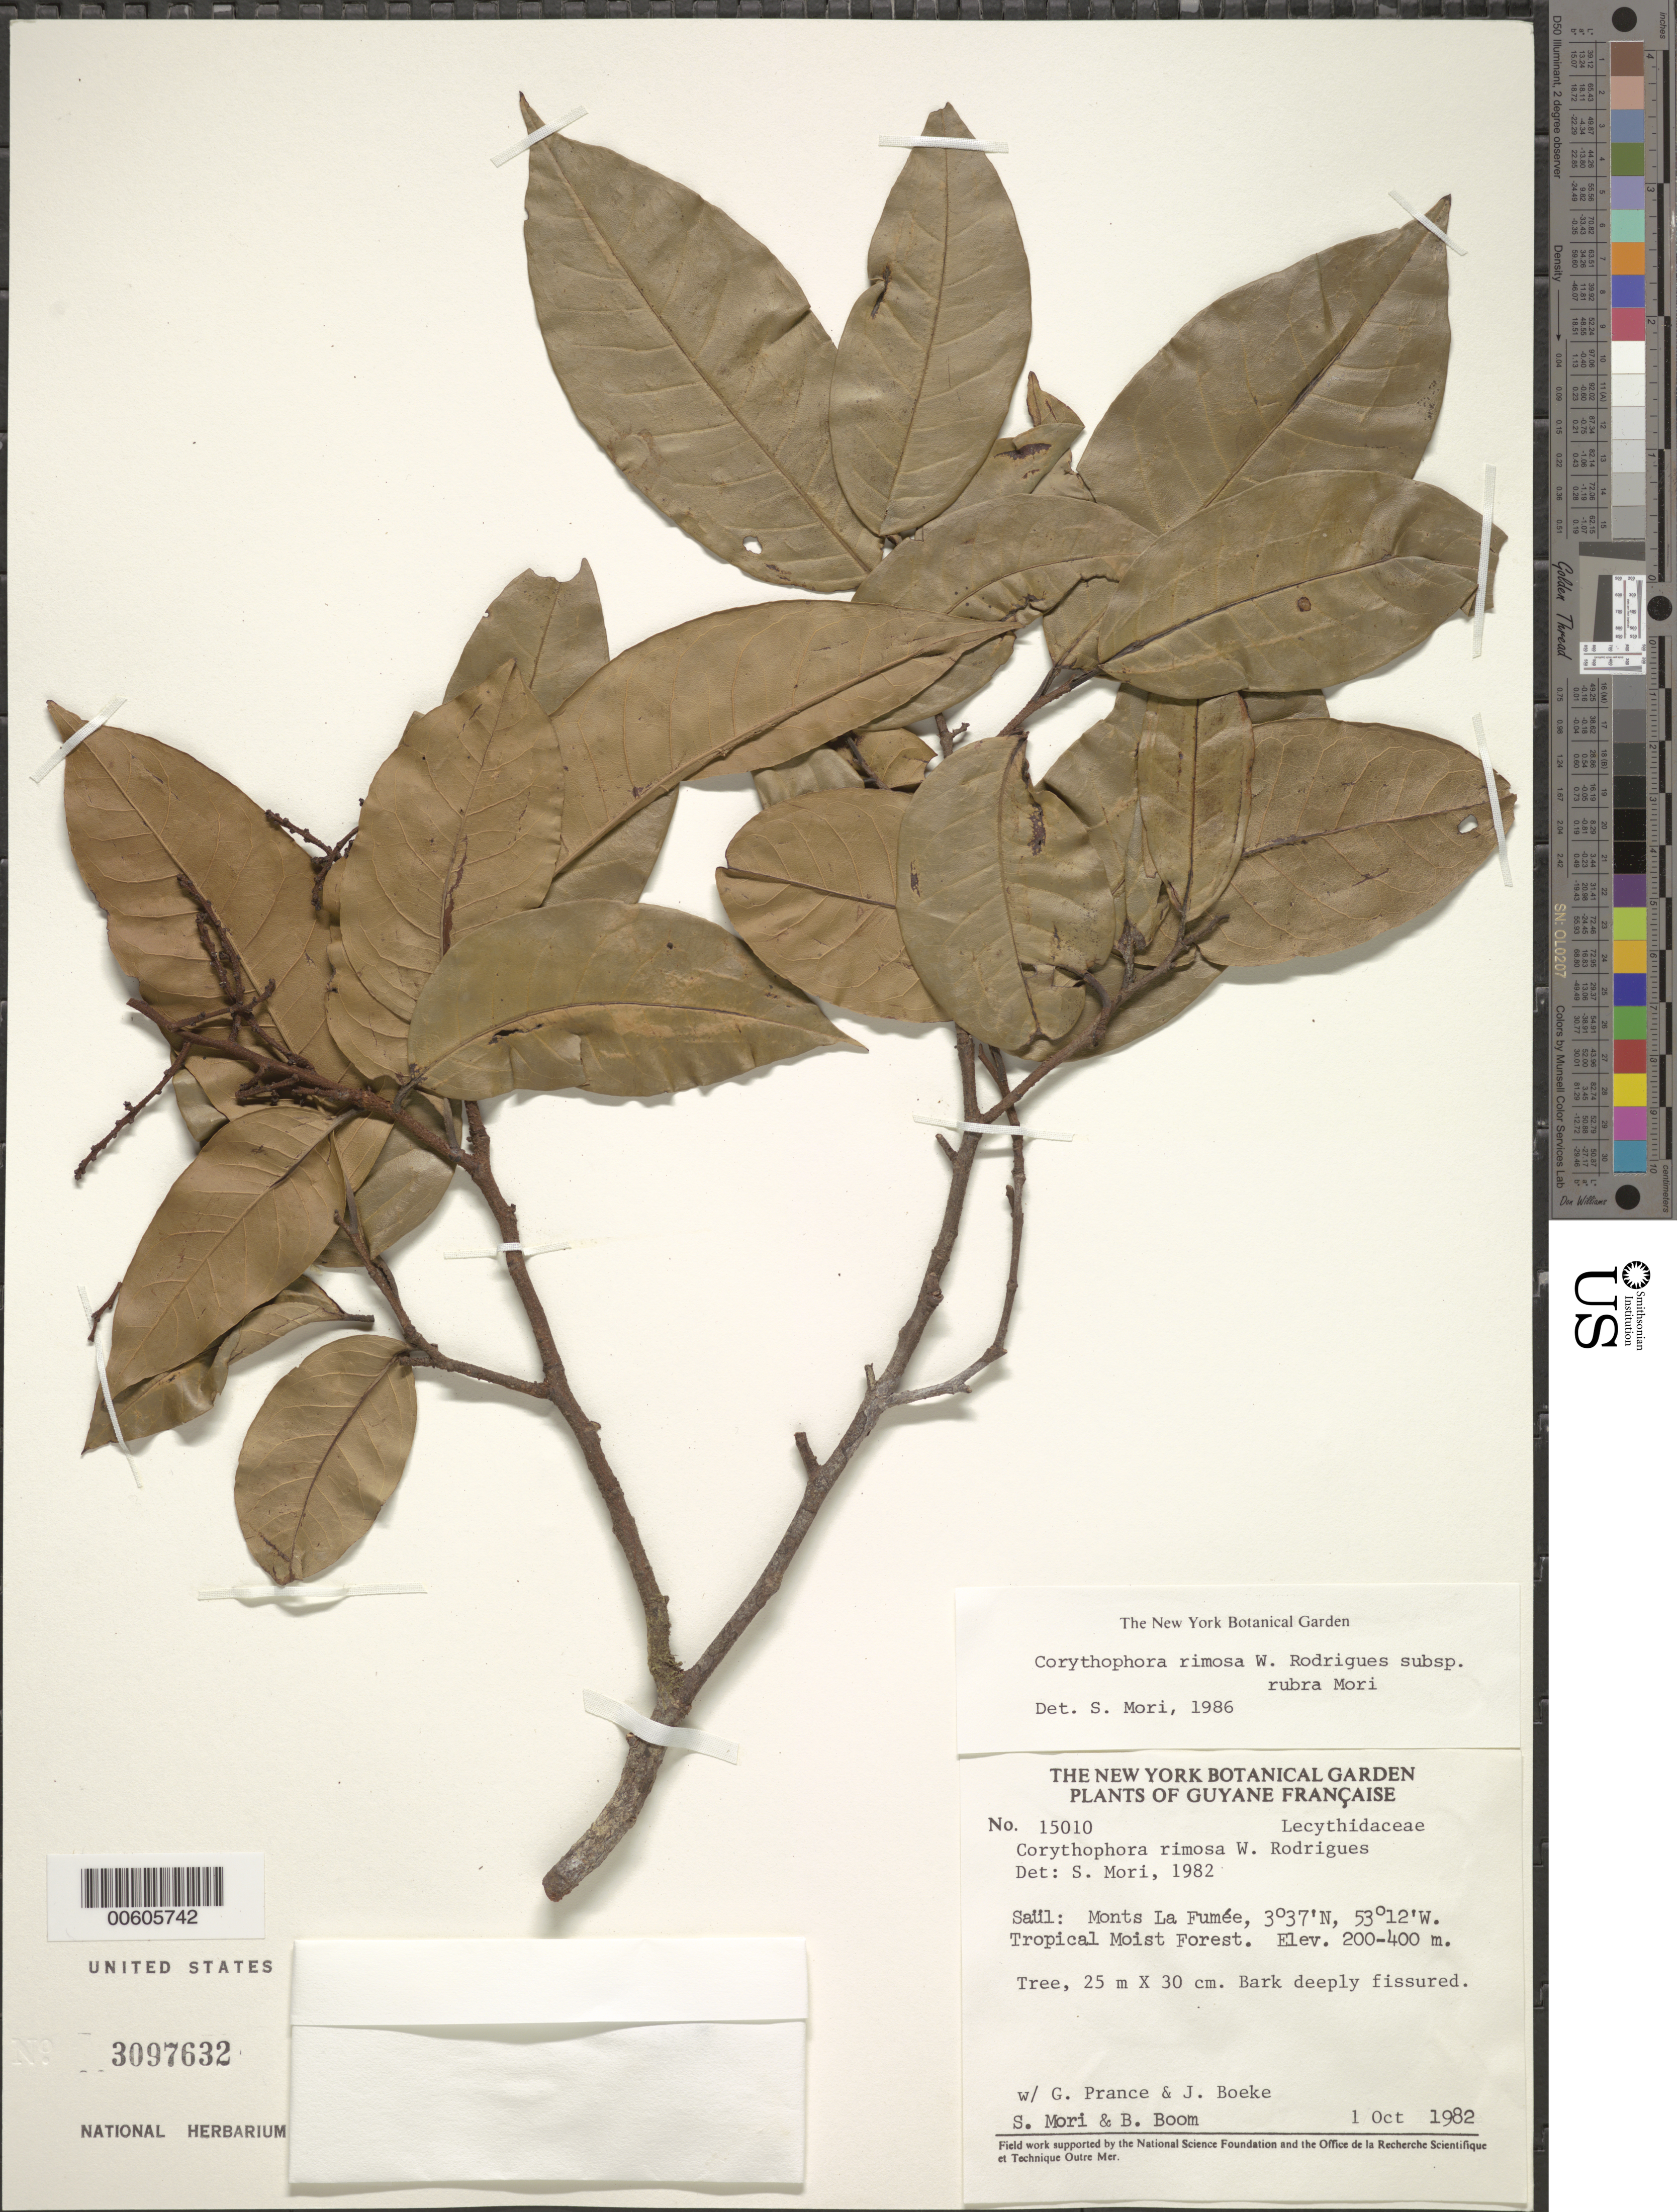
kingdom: Plantae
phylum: Tracheophyta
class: Magnoliopsida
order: Ericales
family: Lecythidaceae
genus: Corythophora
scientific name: Corythophora rimosa subsp. rubra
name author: S.A. Mori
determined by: Mori, Scott A.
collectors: S. Mori, B. M. Boom, G. T. Prance & J. D. Boeke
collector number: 15010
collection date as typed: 1-Oct-82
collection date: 1982-10-01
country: French Guiana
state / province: Saint-Laurent-du-Maroni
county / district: Saül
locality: Saül, Monts La Fumée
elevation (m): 200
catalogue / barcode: US 3097632